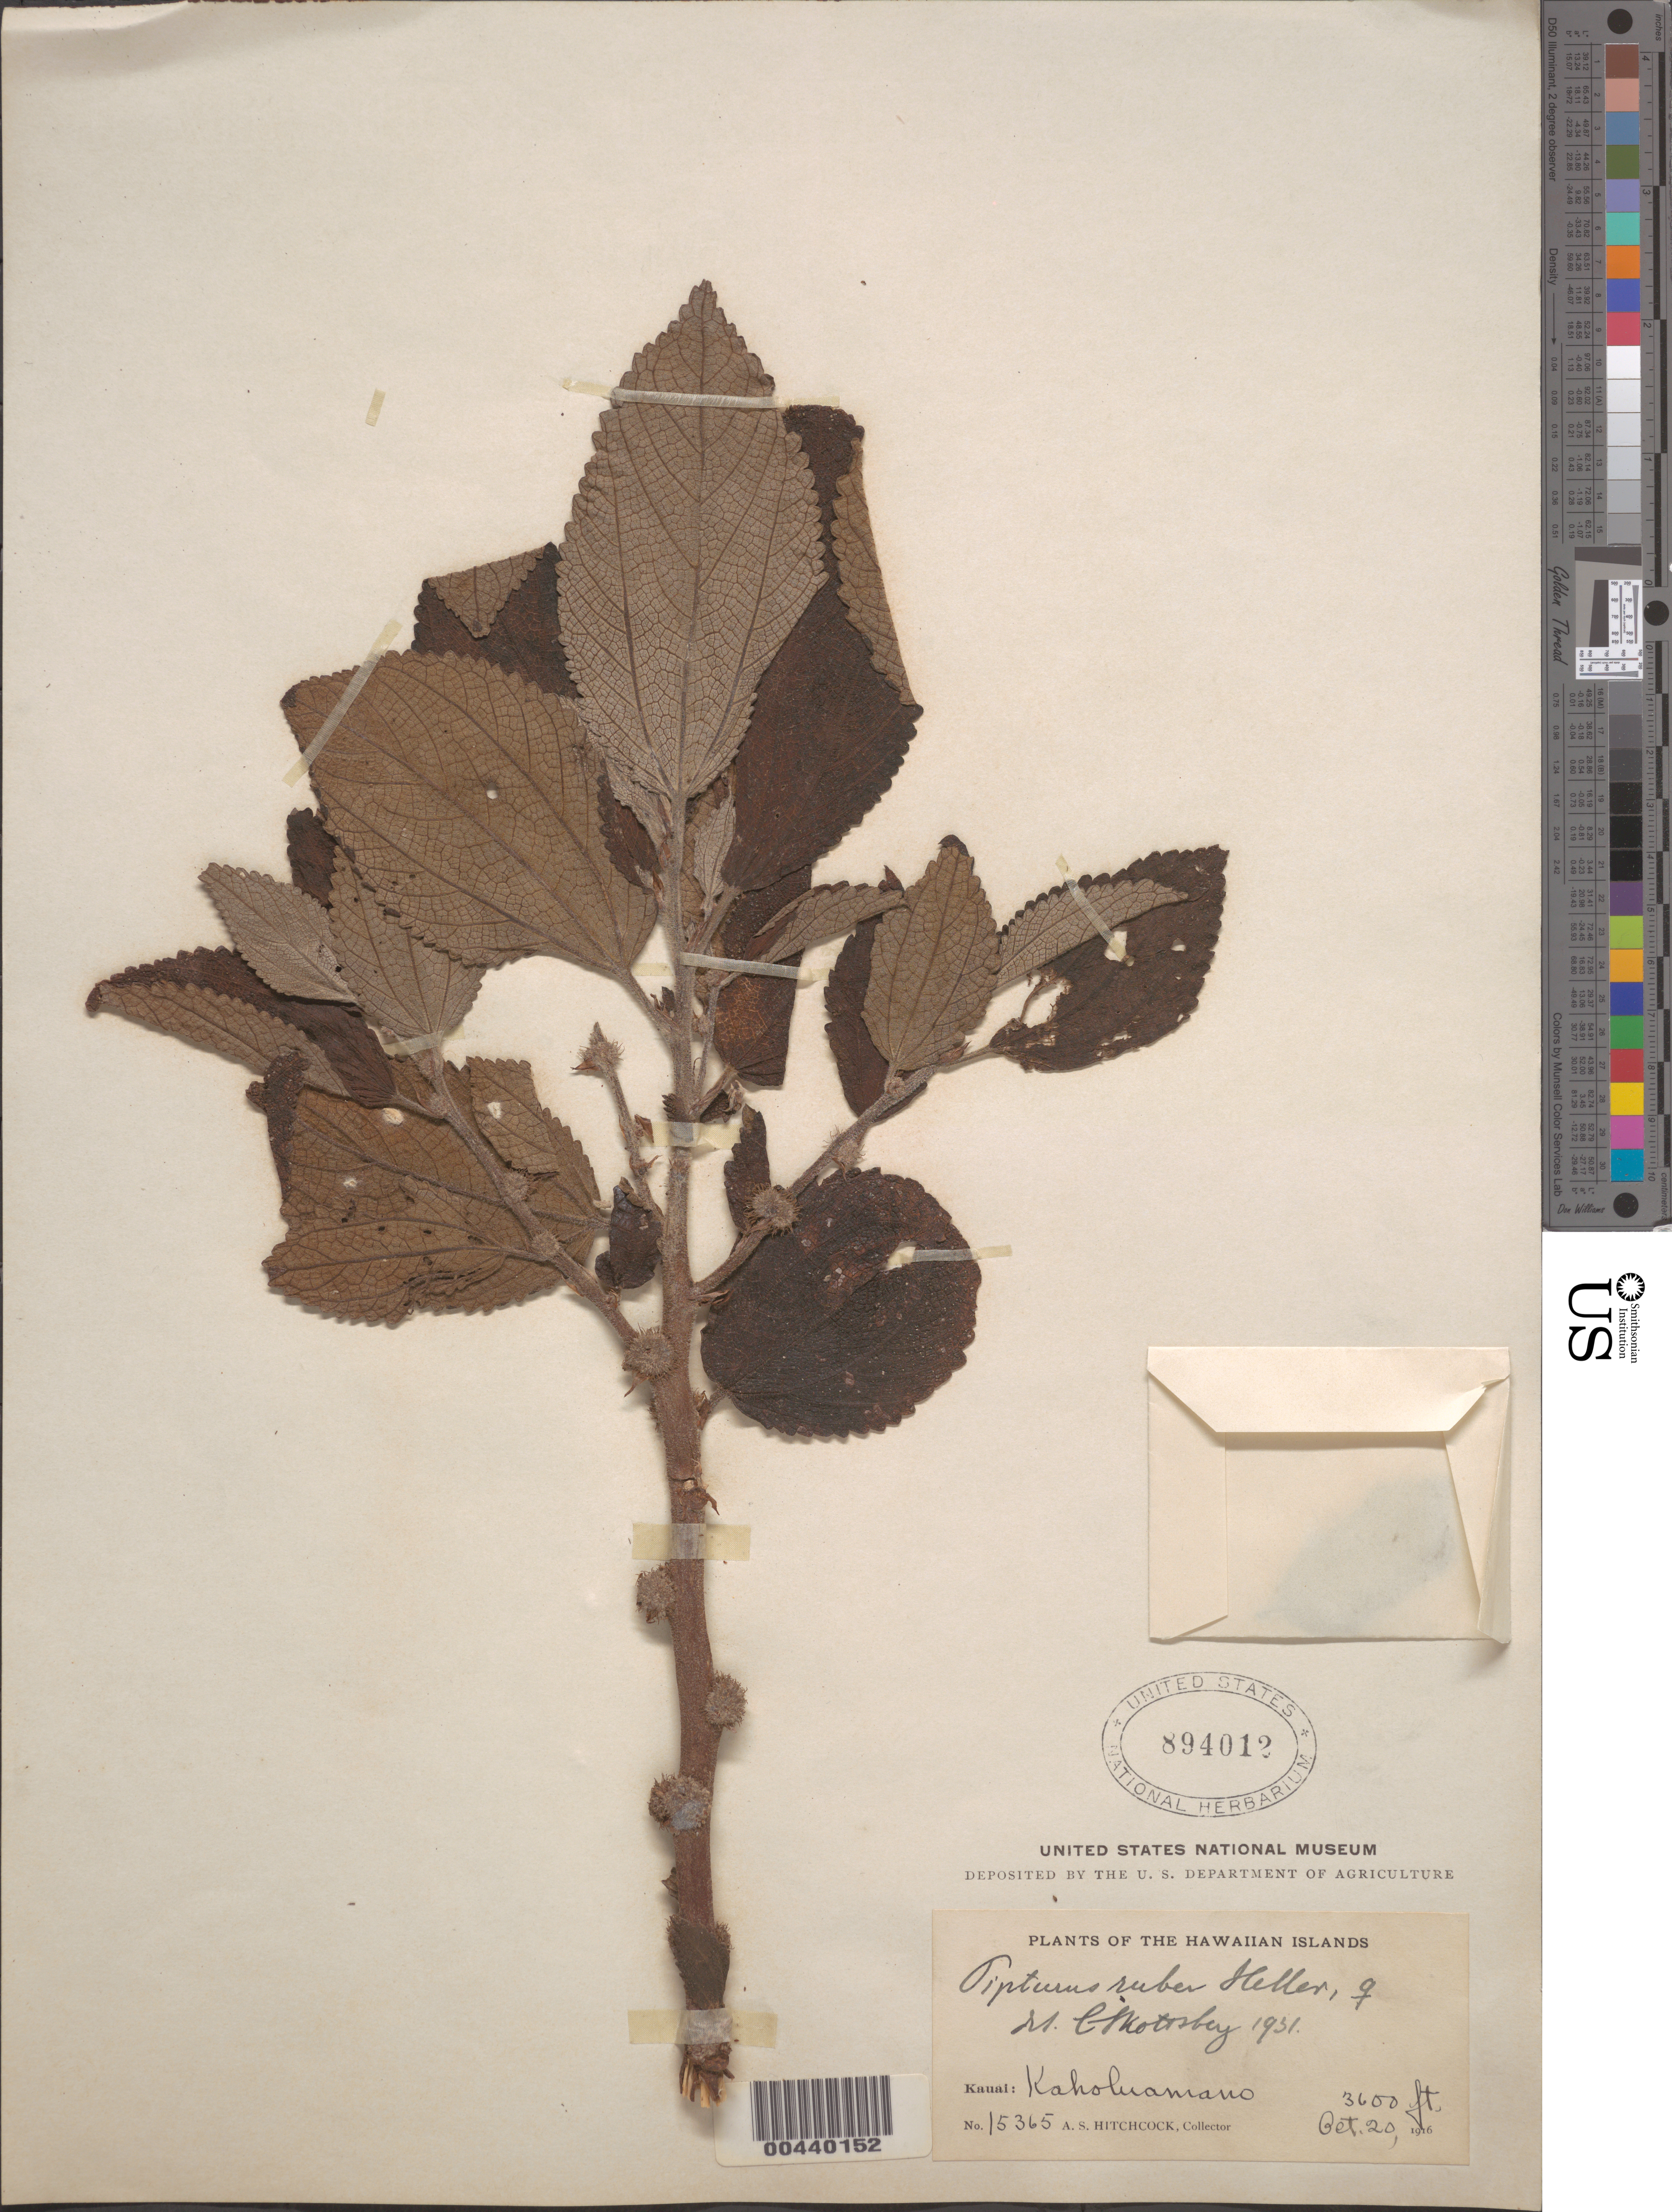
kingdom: Plantae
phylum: Tracheophyta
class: Magnoliopsida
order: Rosales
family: Urticaceae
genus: Pipturus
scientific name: Pipturus ruber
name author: A. Heller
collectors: A. S. Hitchcock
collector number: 15365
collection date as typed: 20 Oct 1916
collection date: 1916-10-20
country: United States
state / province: Hawaii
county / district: Kauai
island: Kaua'i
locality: Kaholuamano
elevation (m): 1097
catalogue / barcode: US 894012